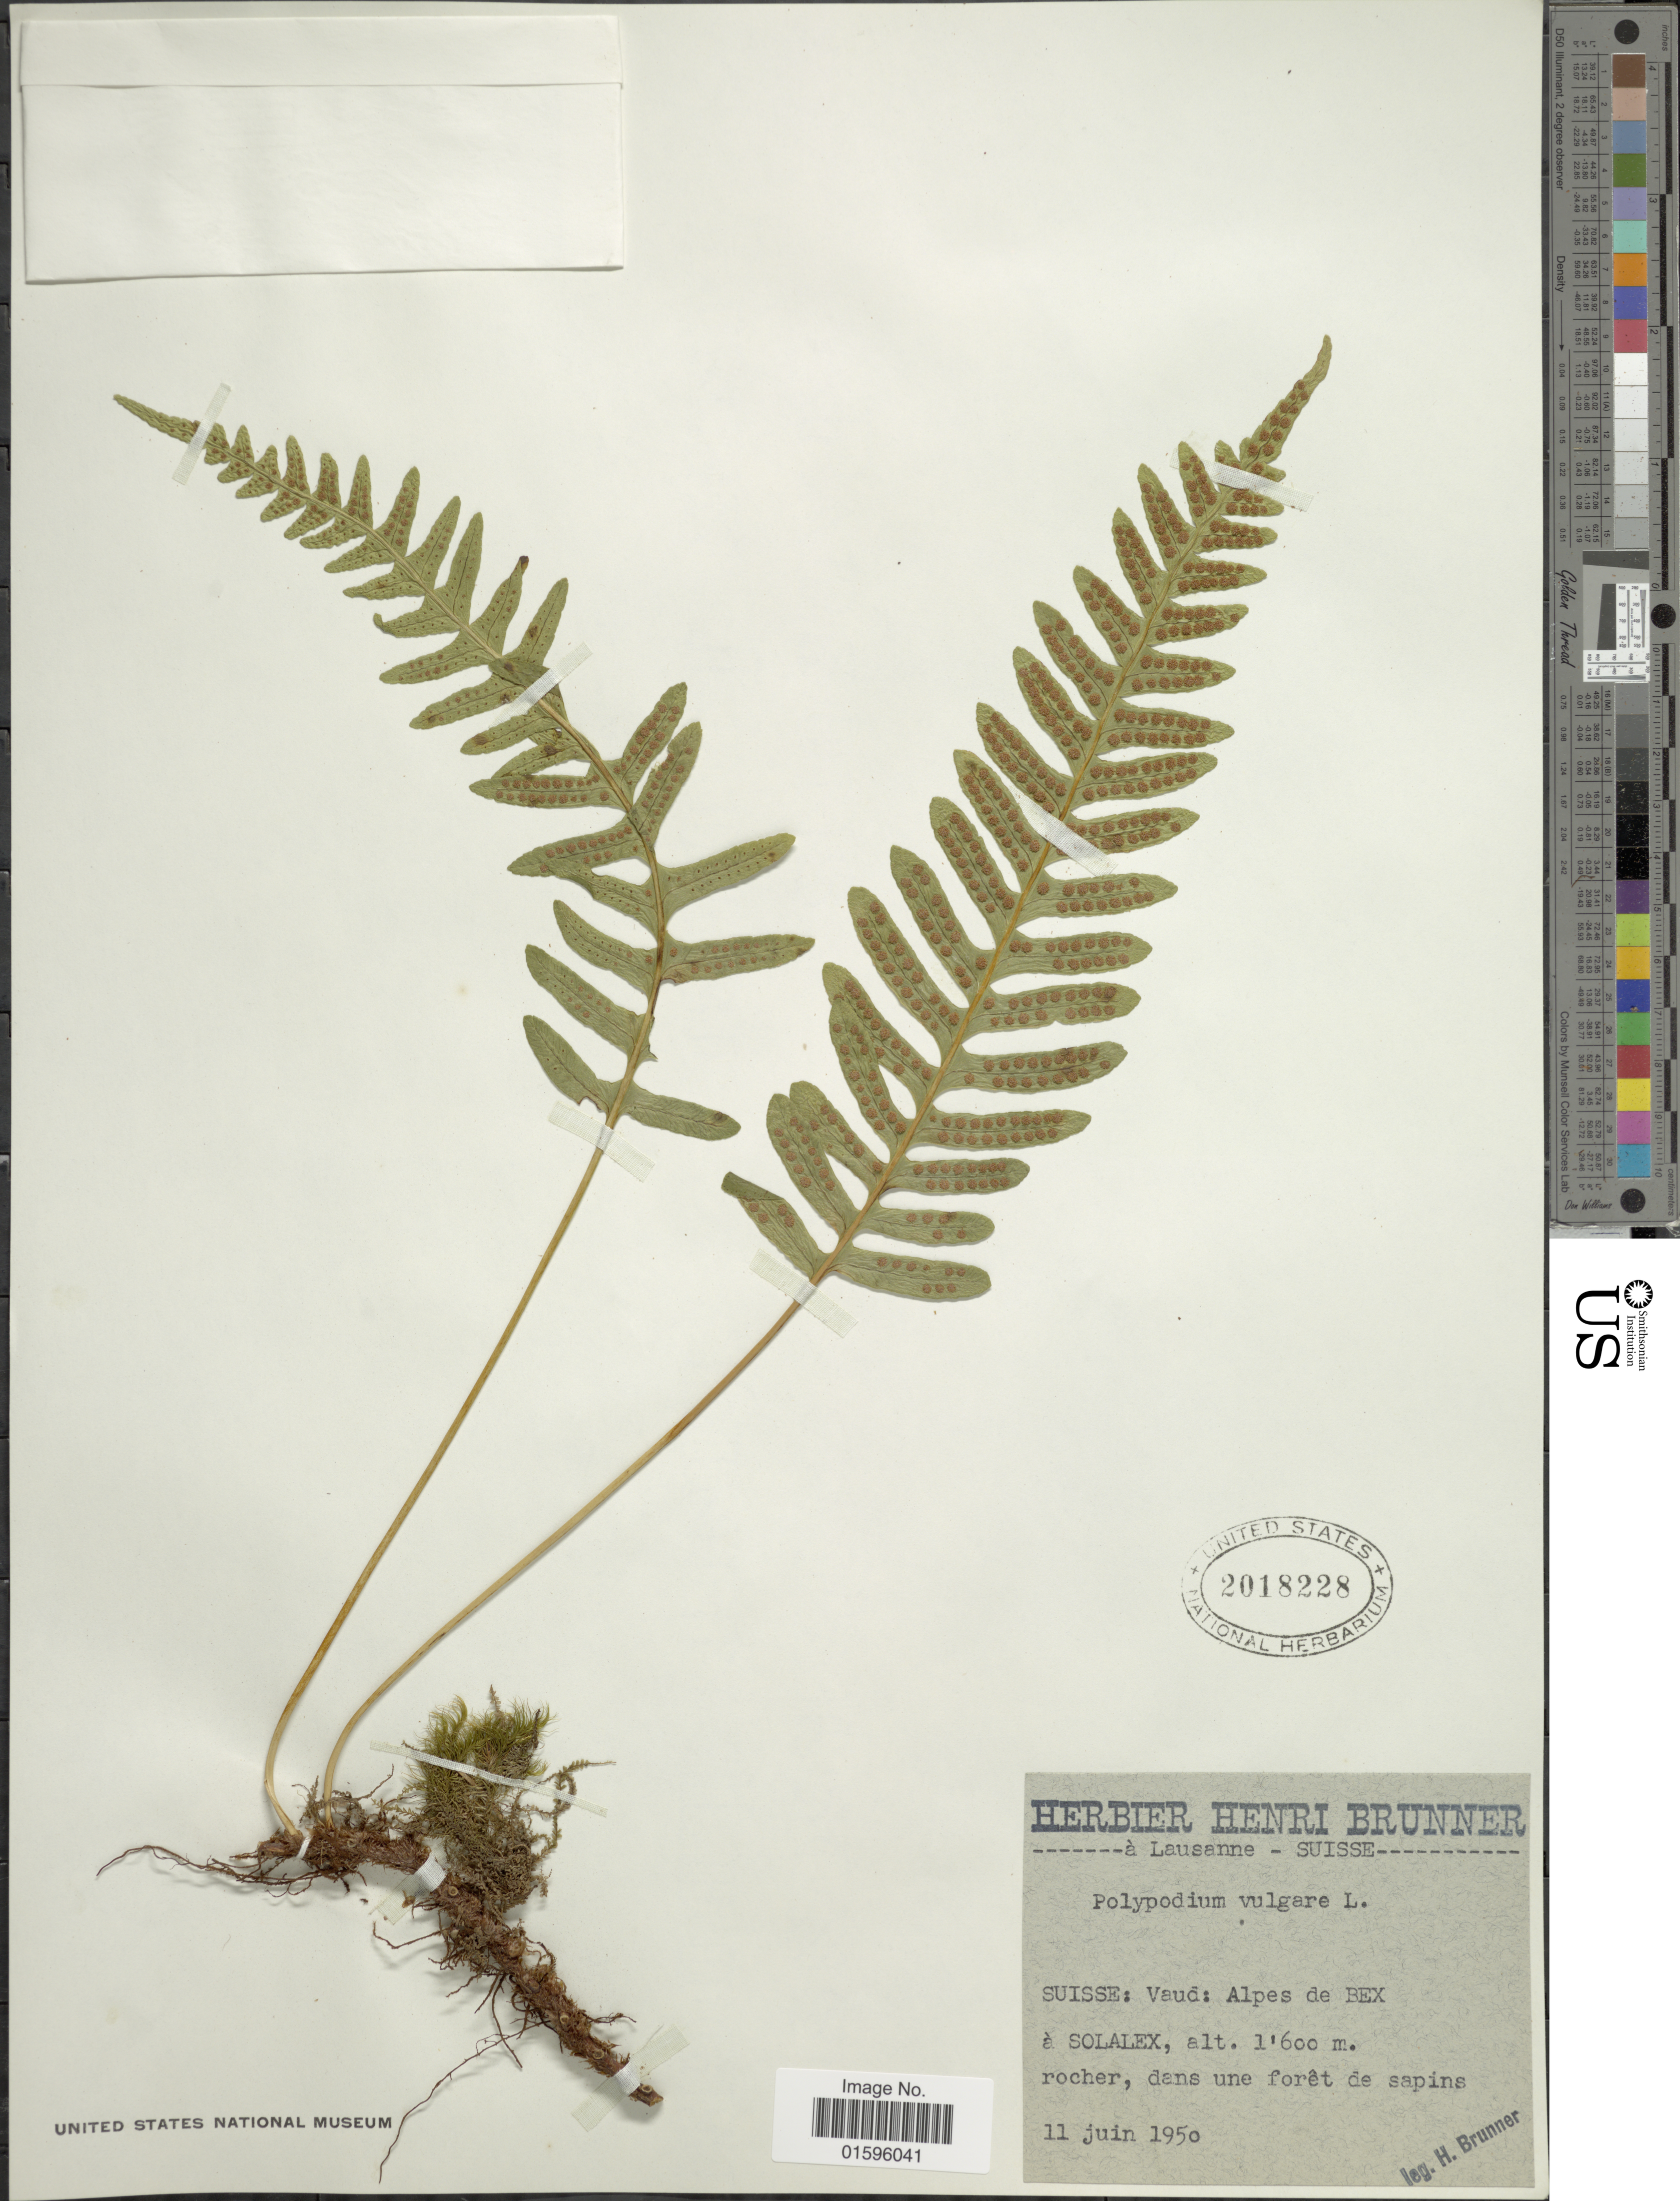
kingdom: Plantae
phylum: Tracheophyta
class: Polypodiopsida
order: Polypodiales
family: Polypodiaceae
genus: Polypodium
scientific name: Polypodium vulgare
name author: L.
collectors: H. Brunner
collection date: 1950-06-11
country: Switzerland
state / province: Vaud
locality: Suisse: Vaud: Alpes de Bex, a Solalex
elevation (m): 1600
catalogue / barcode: US 2018228